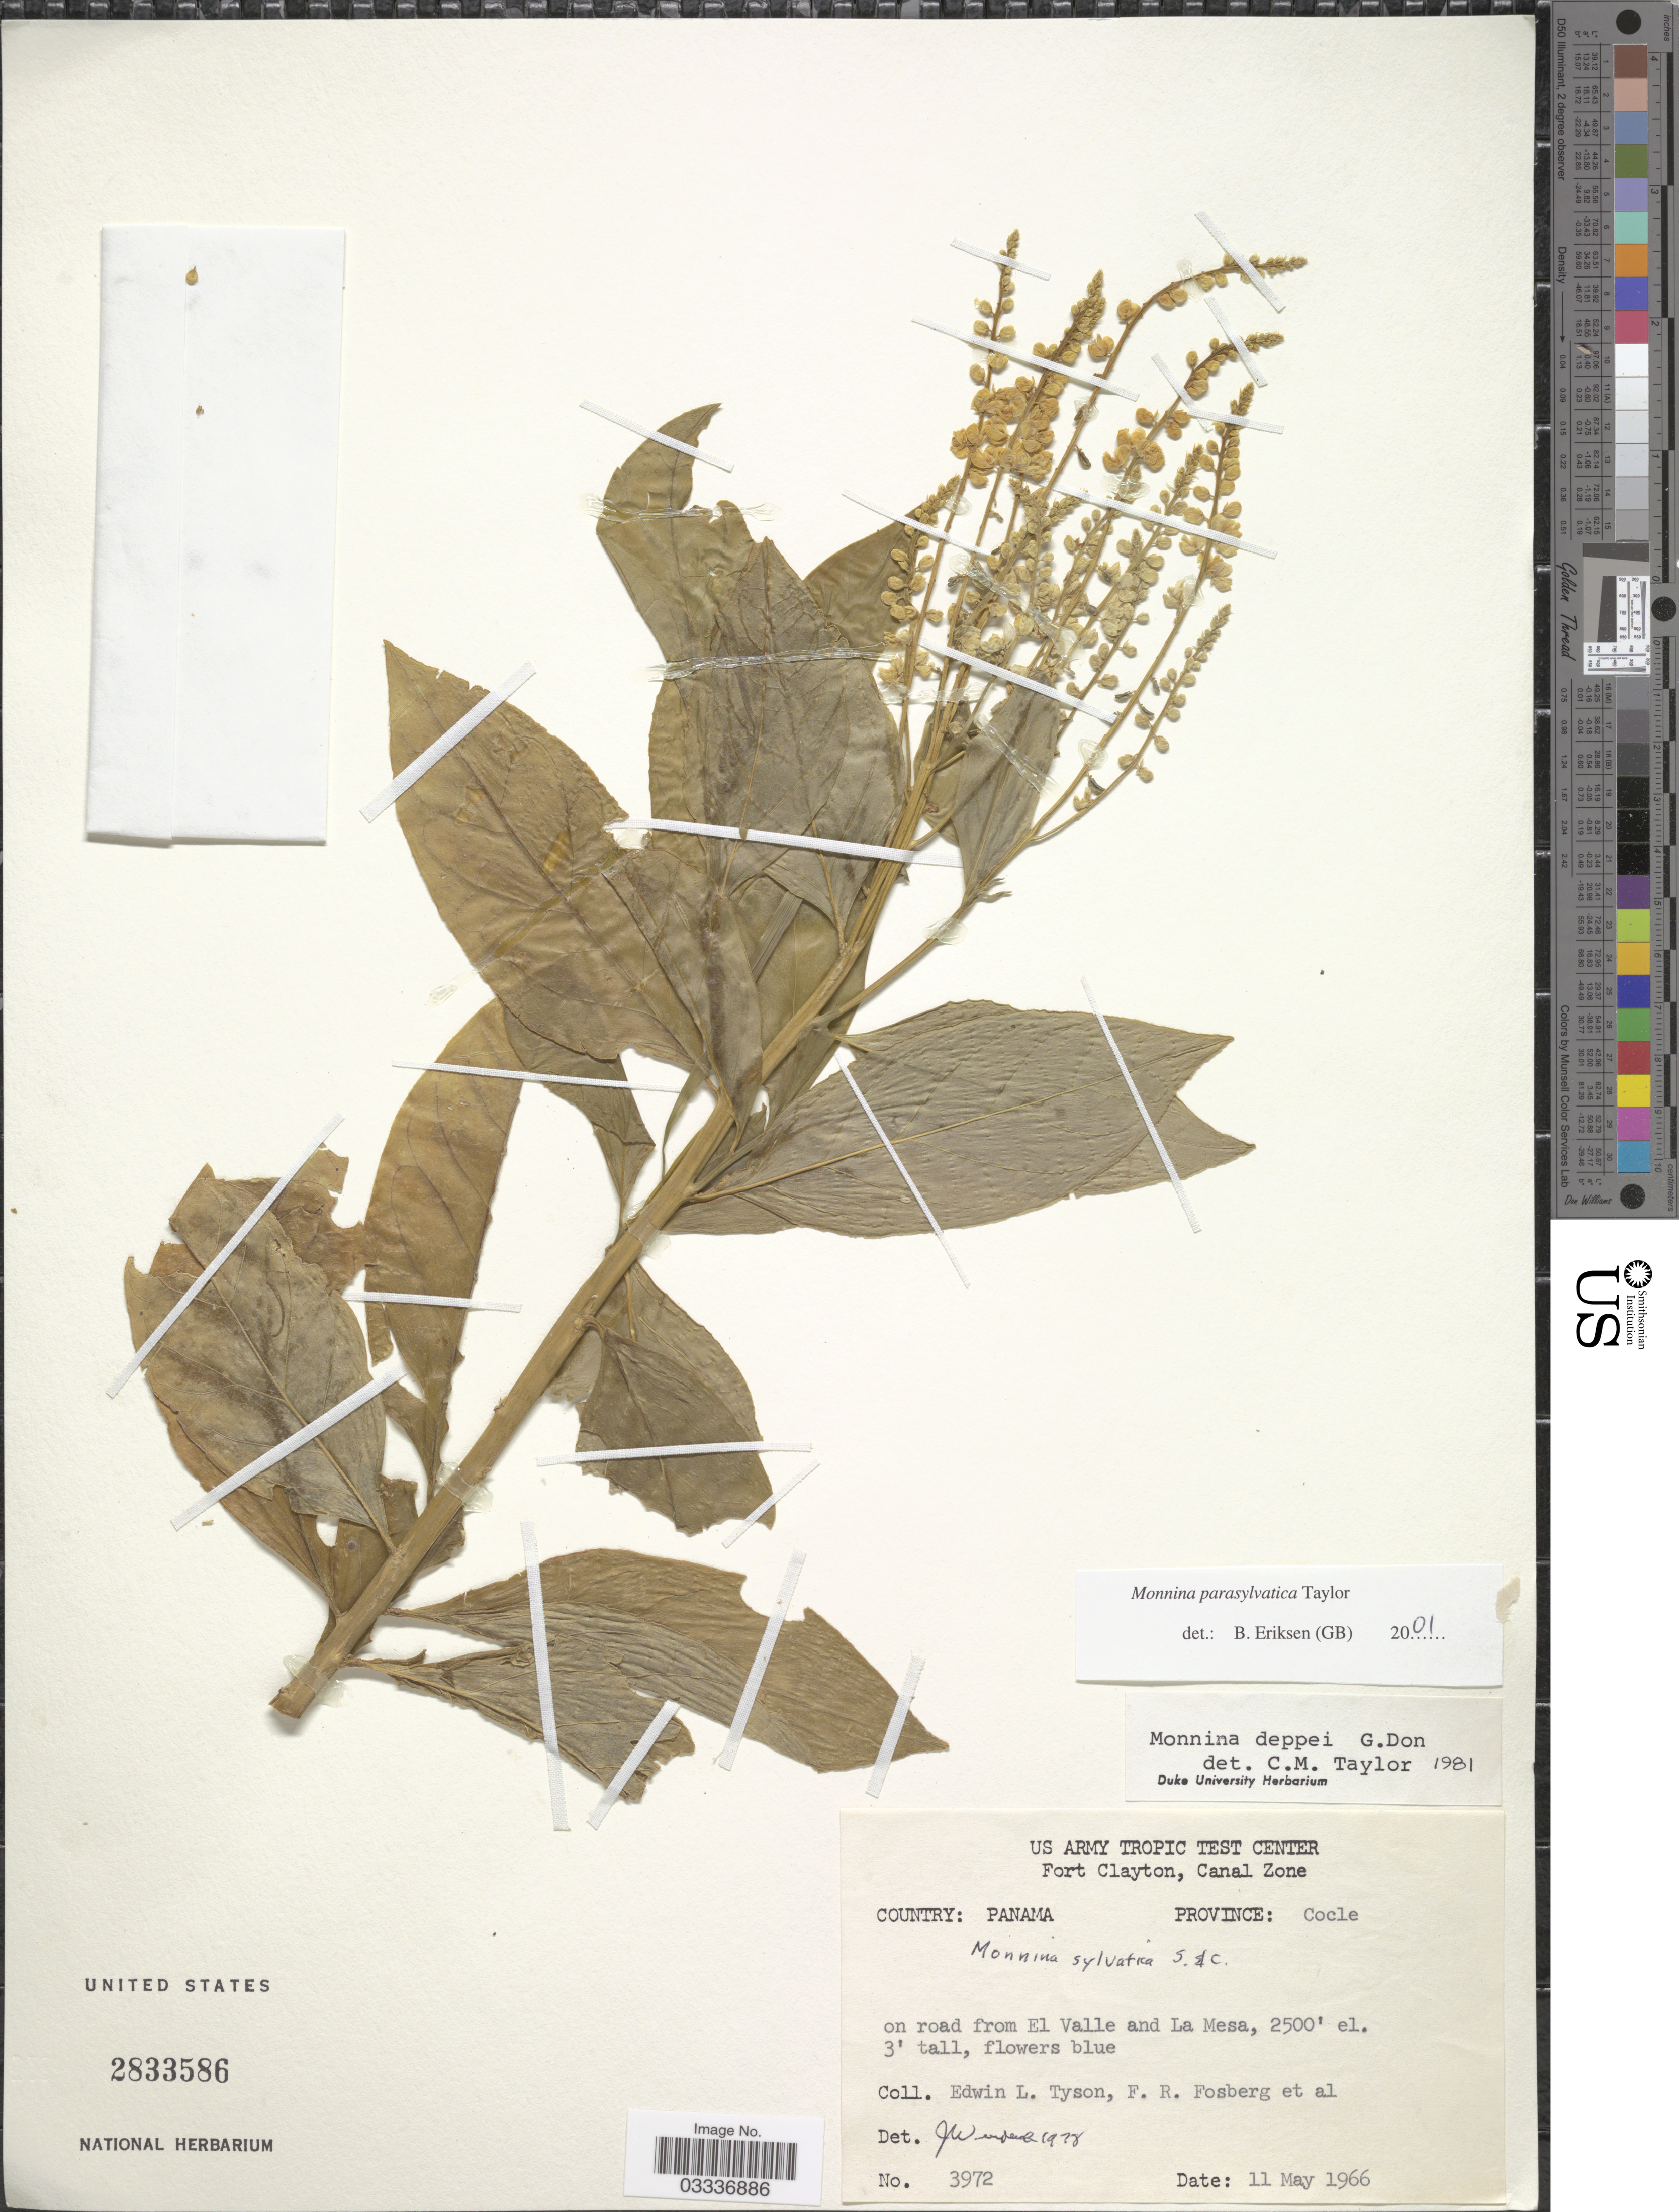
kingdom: Plantae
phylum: Tracheophyta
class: Magnoliopsida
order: Fabales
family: Polygalaceae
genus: Monnina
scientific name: Monnina parasylvatica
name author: C.M. Taylor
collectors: E. L. Tyson, F. R. Fosberg & et al.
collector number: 3972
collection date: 1966-05-11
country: Panama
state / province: Coclé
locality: On road from El Valle and La Mesa.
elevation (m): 762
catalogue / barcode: US 2833586